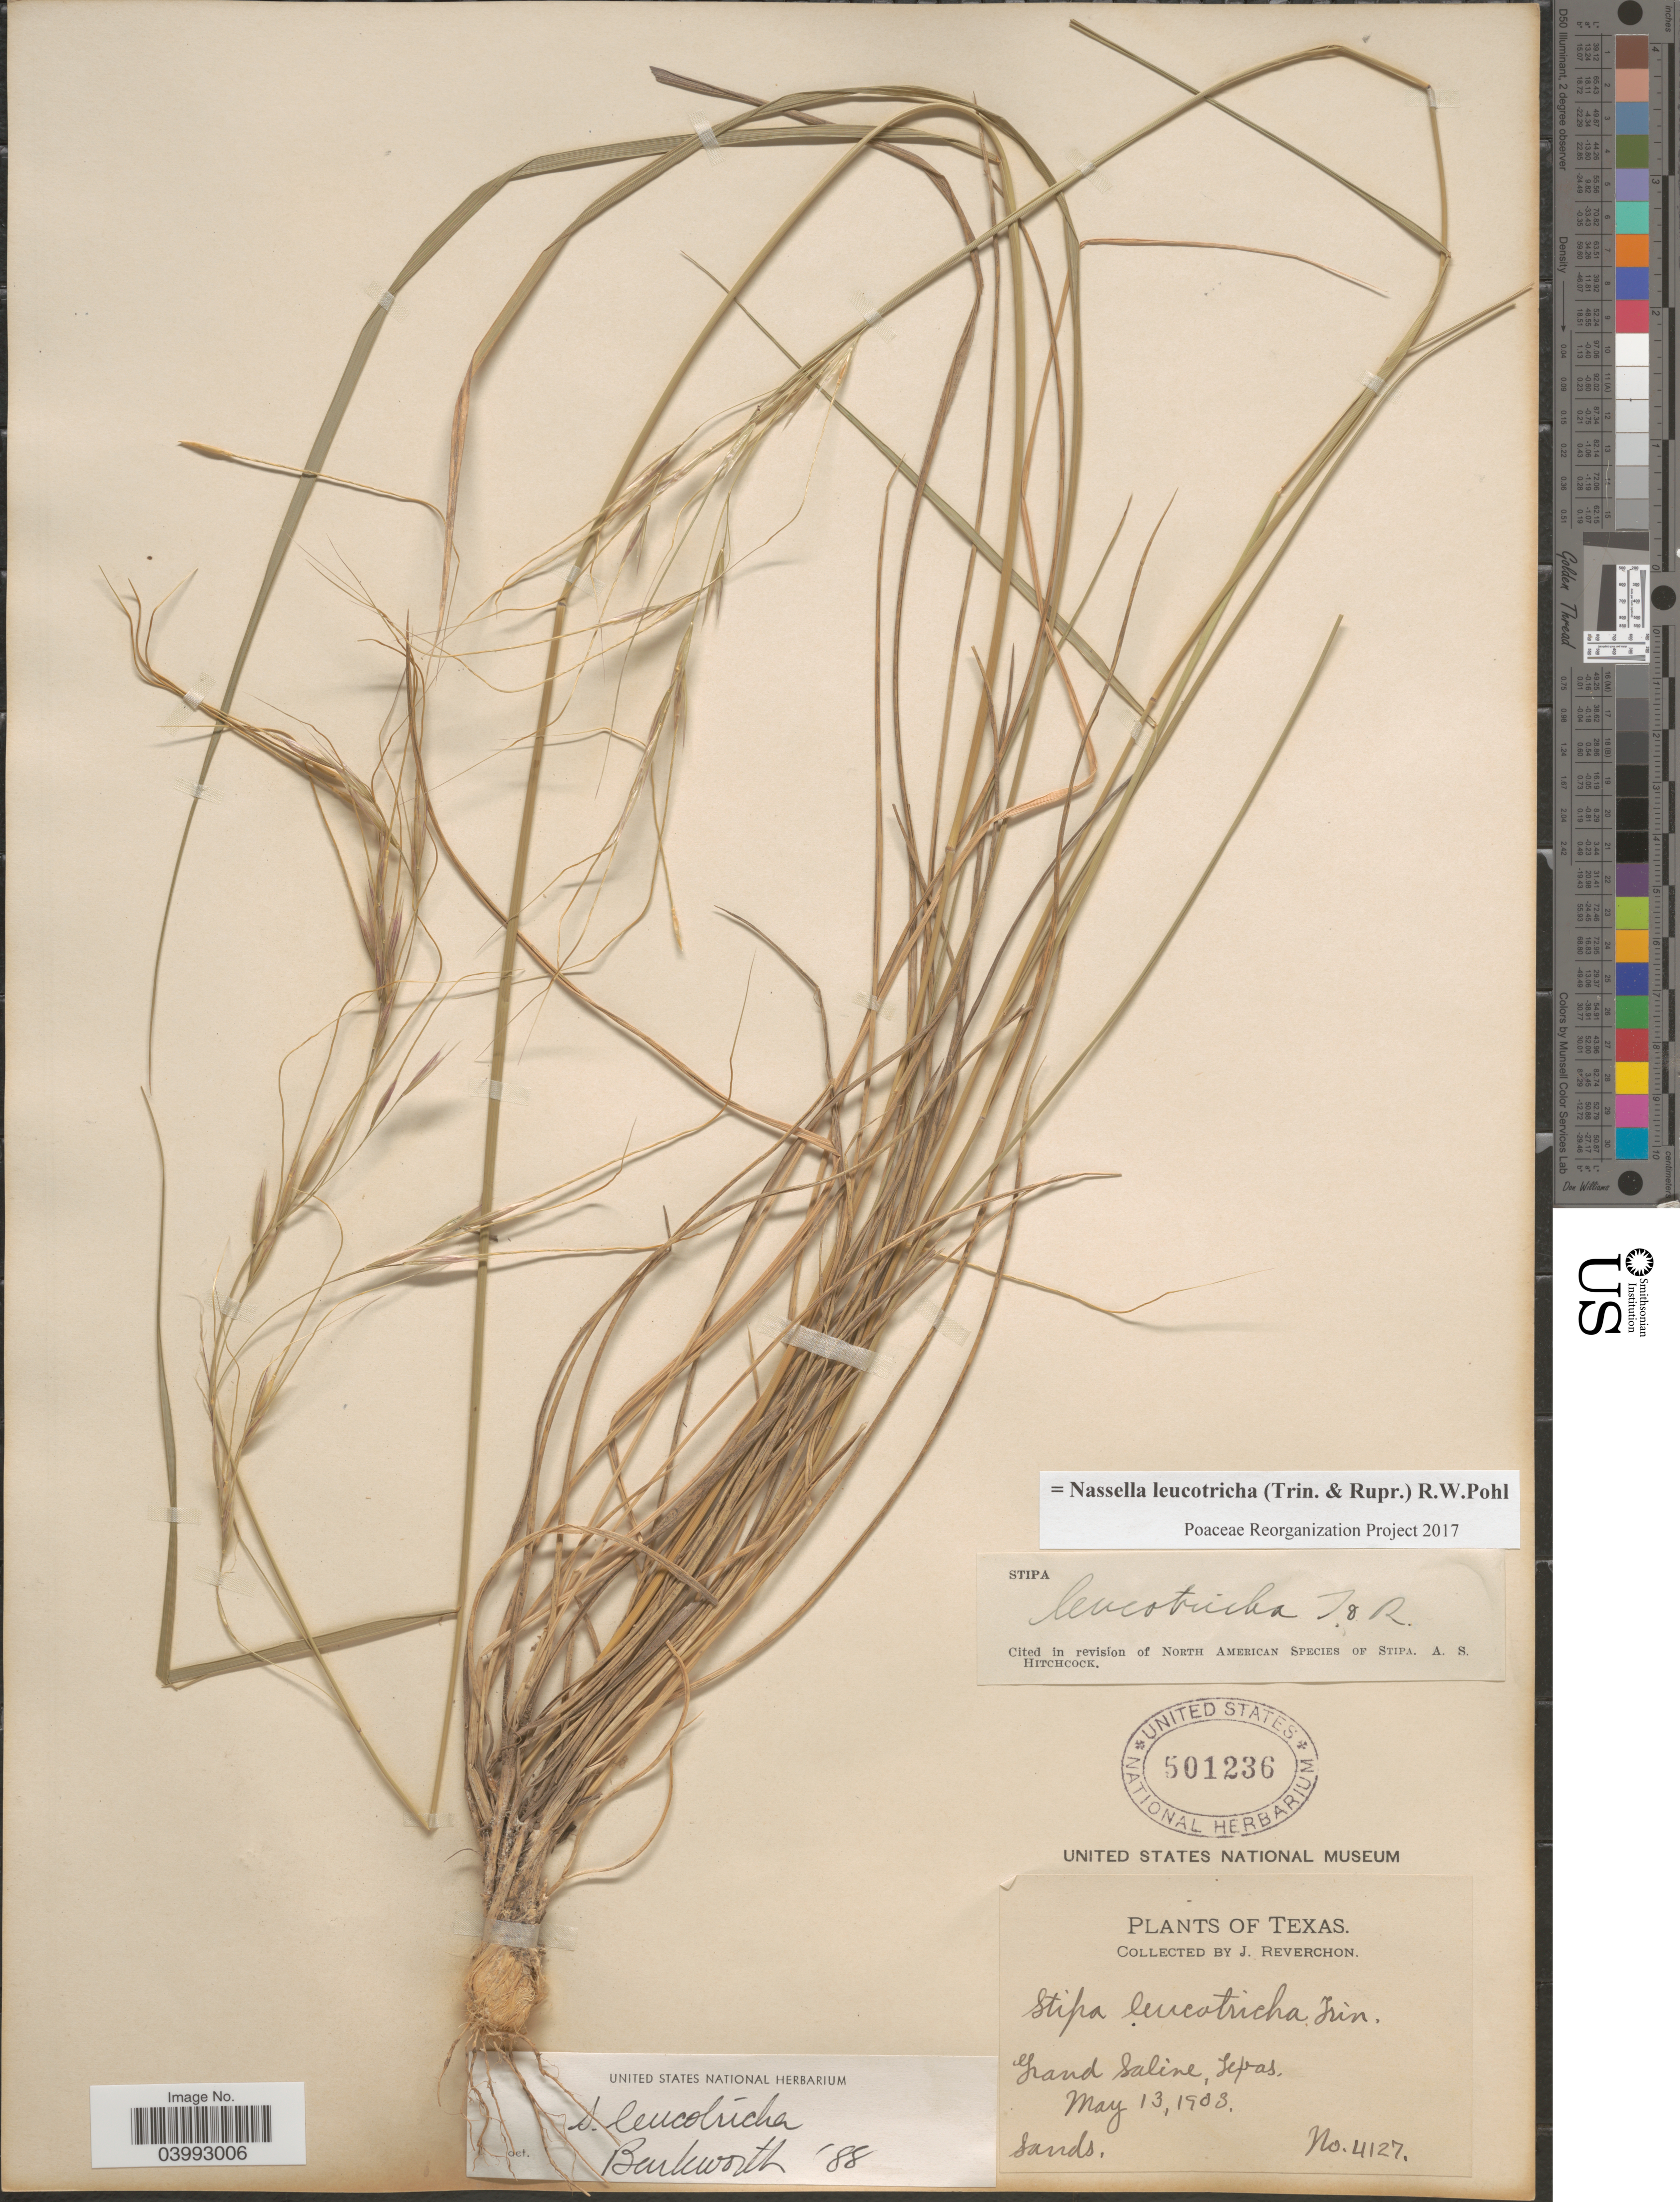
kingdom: Plantae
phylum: Tracheophyta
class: Liliopsida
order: Poales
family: Poaceae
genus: Nassella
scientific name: Nassella leucotricha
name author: (Trin. & Rupr.) R.W. Pohl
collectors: J. Reverchon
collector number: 4127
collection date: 1903-05-13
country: United States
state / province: Texas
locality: Grand Saline.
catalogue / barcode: US 501236